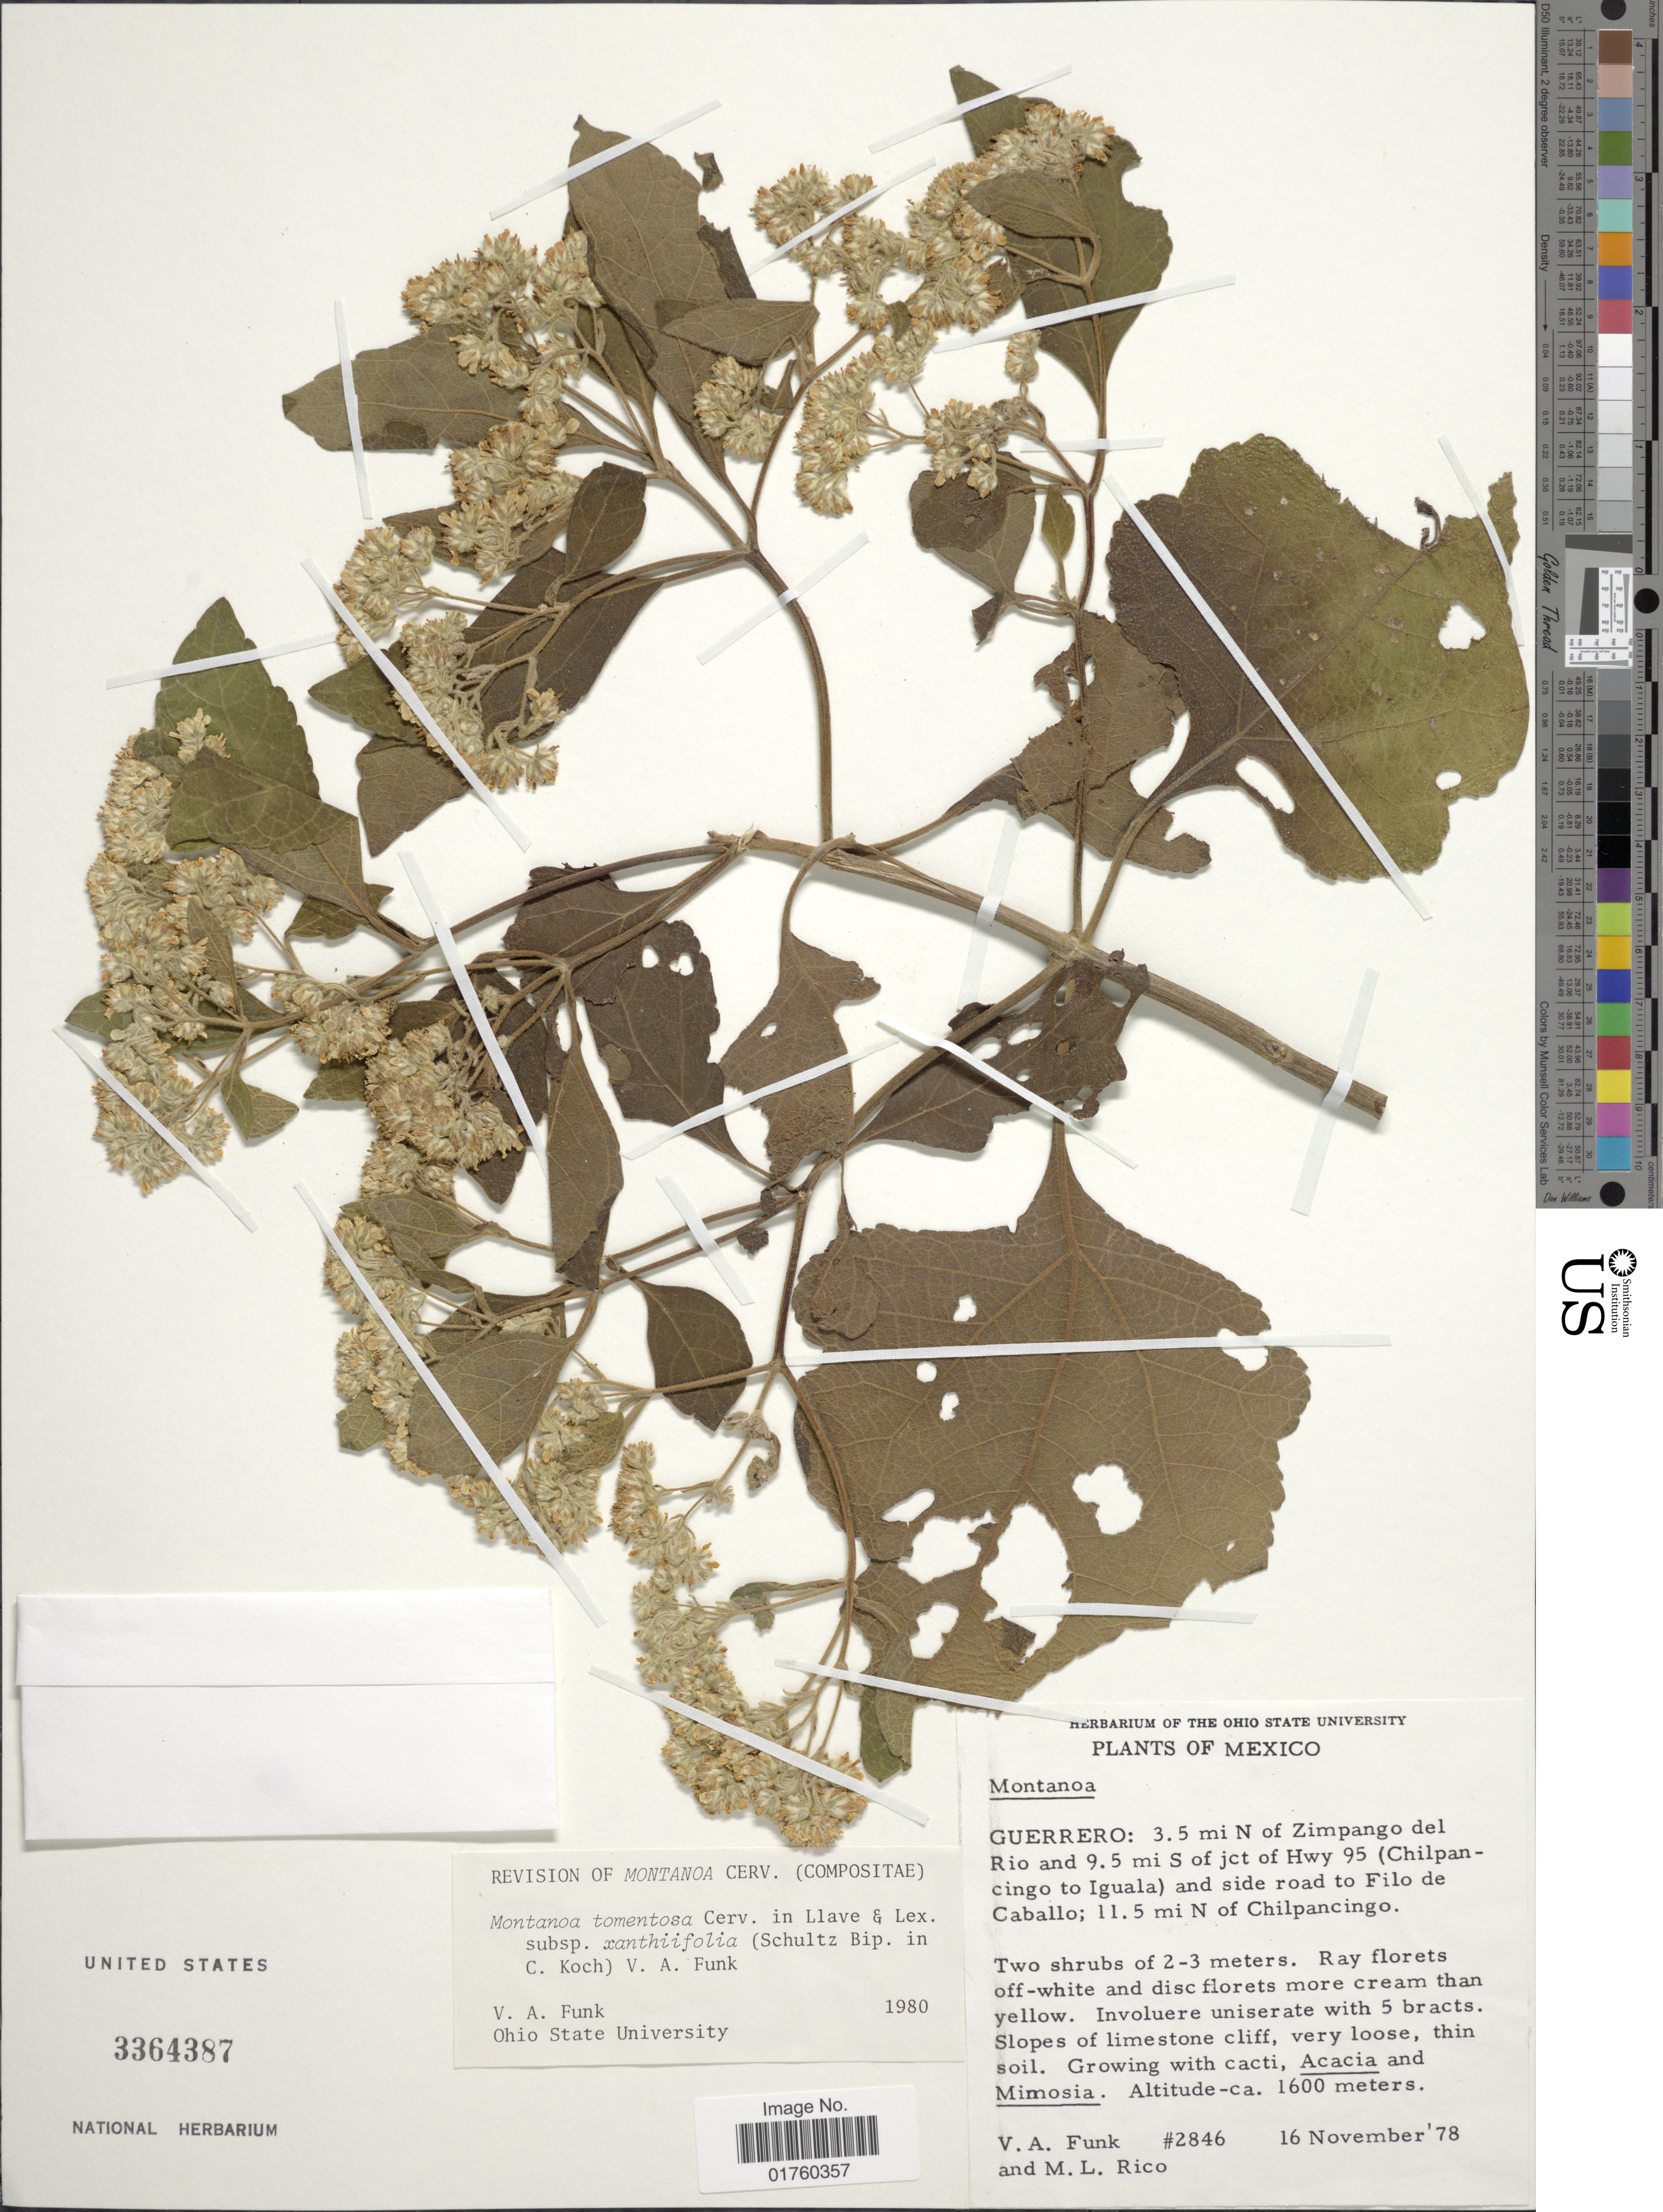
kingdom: Plantae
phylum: Tracheophyta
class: Magnoliopsida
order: Asterales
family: Asteraceae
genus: Montanoa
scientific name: Montanoa tomentosa subsp. xanthiifolia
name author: (Sch. Bip. in C. Koch) V.A. Funk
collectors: V. Funk & M. Rico Arce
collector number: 2846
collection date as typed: Transcribed d/m/y: 16/11/78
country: Mexico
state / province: Guerrero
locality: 3.5 mi N of Zimpango del Rio and 9.5 mi S of jct of Hwy 95 (Chilpancingo to Iguala) and side road to Filo de Caballo; 11.5 mi N of Chilpancingo.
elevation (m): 1600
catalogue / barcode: US 3364387